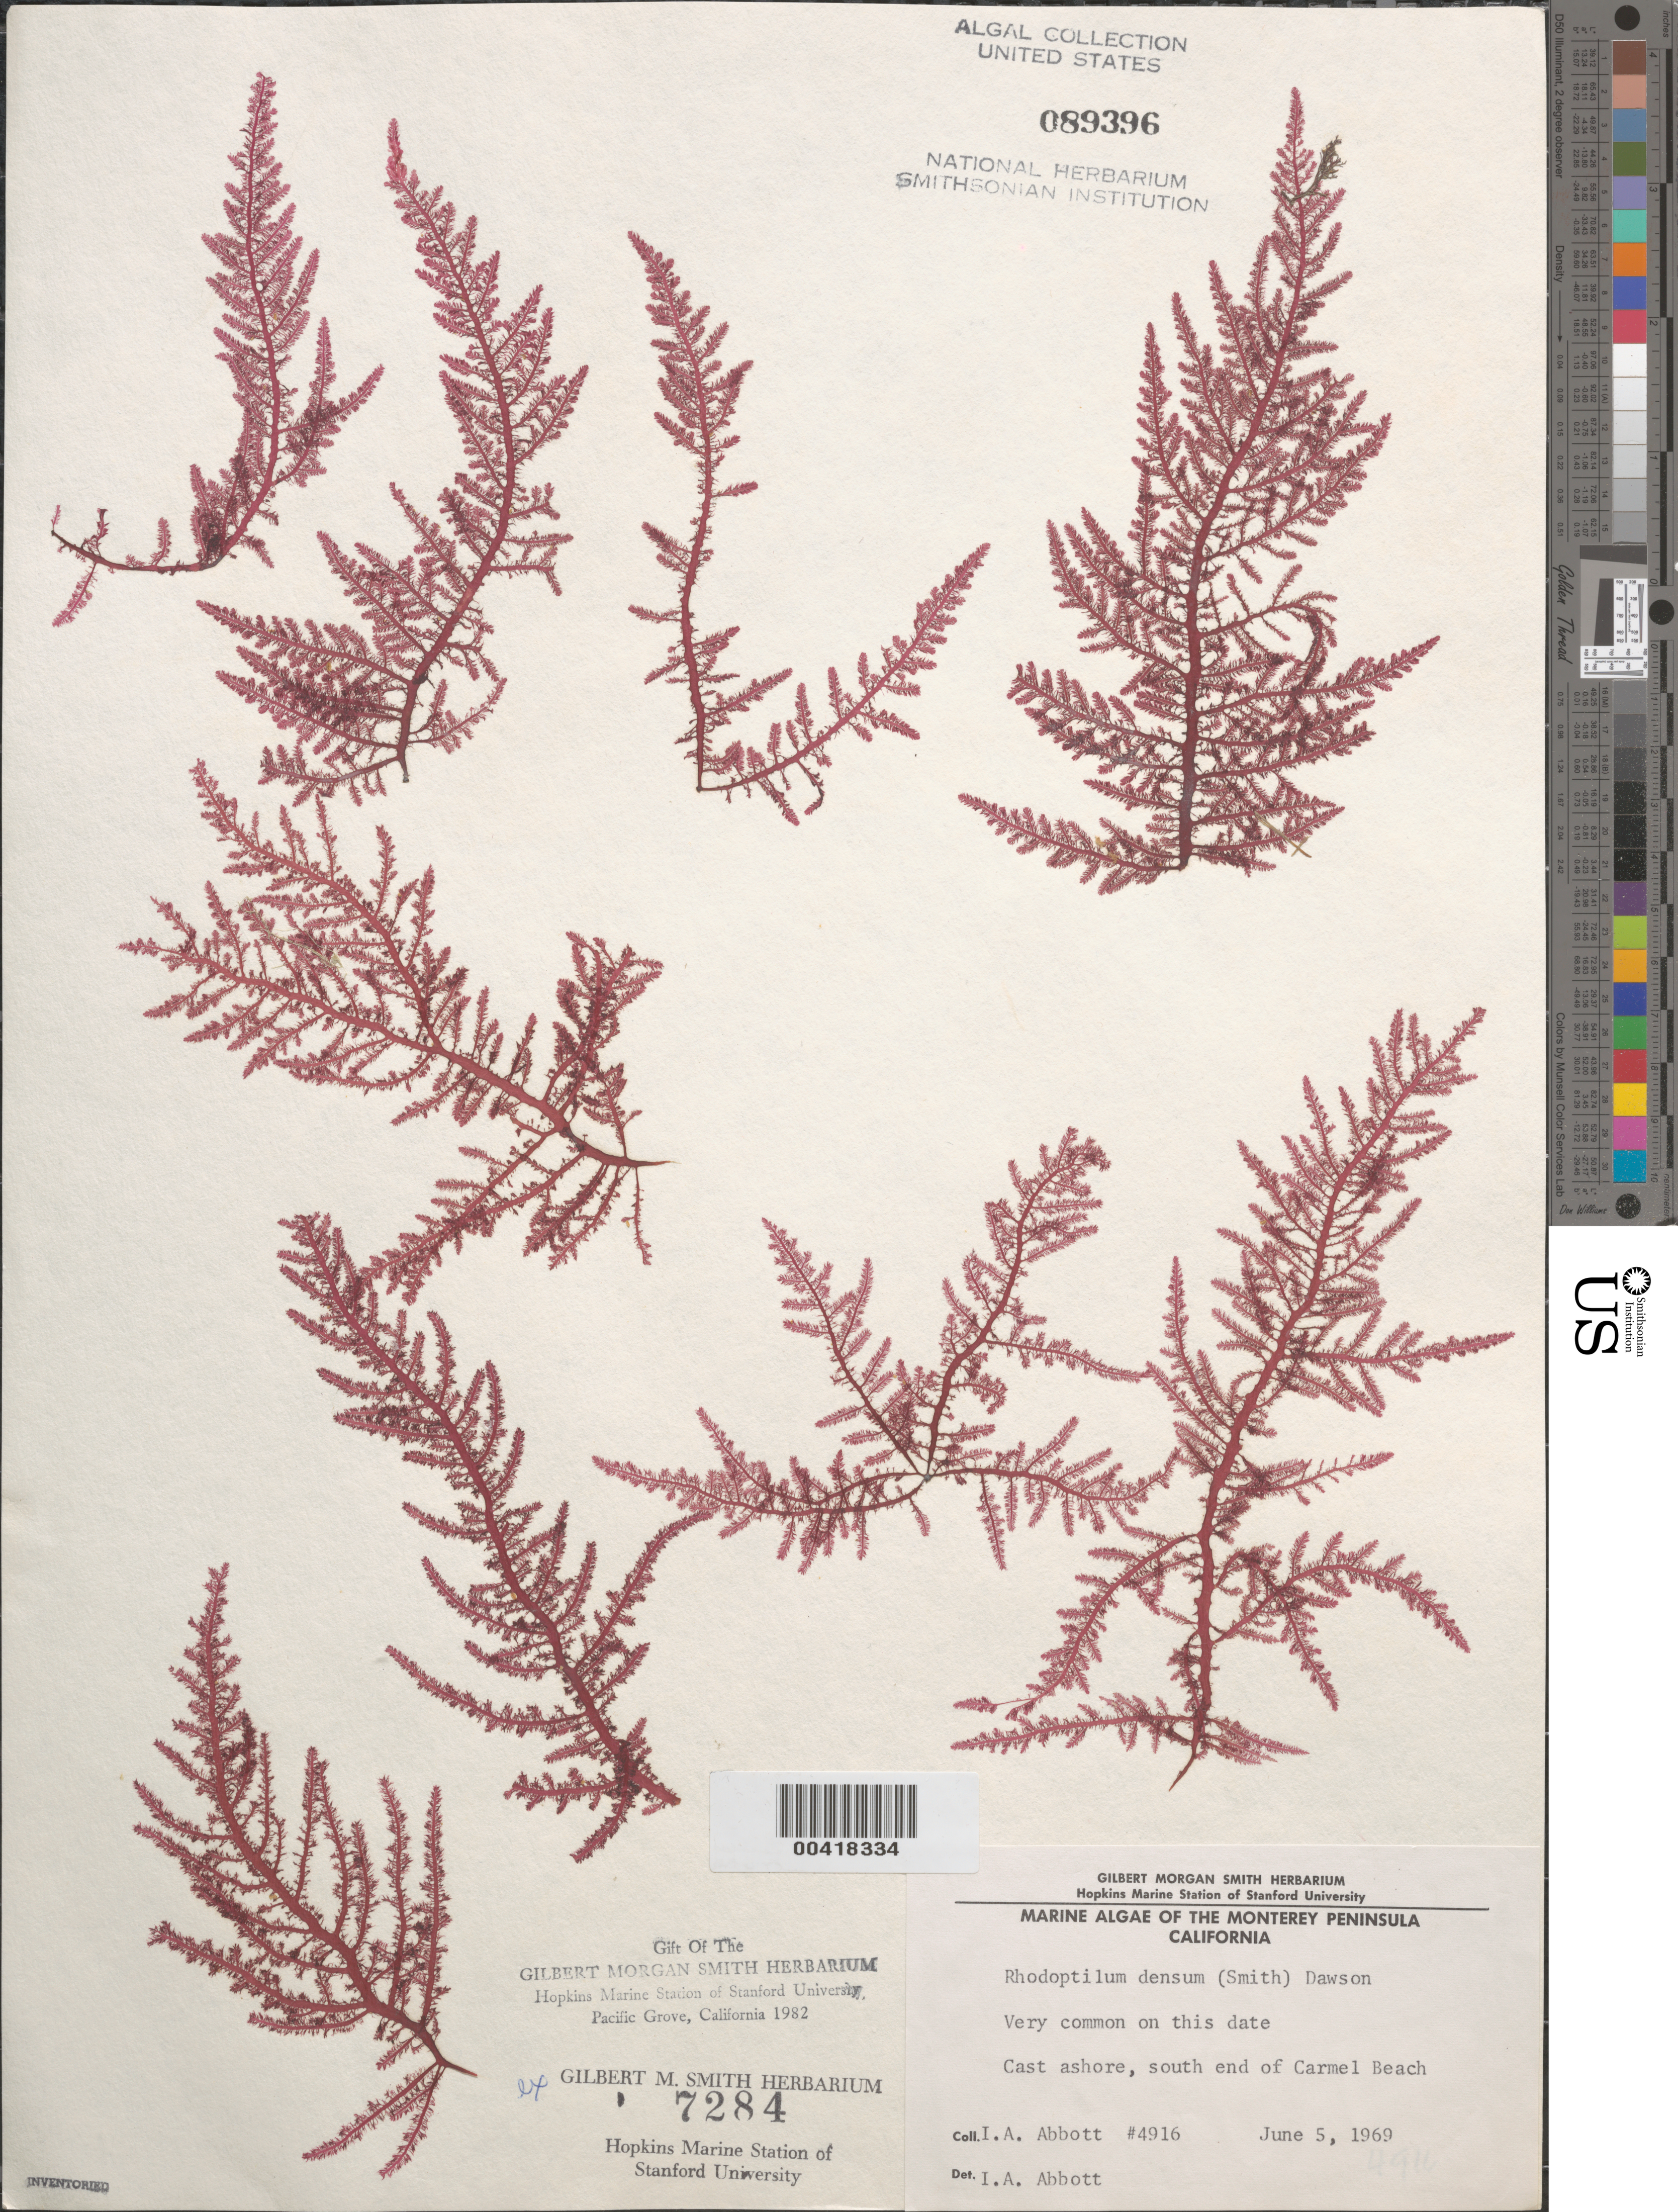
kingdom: Plantae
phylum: Rhodophyta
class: Florideophyceae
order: Ceramiales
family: Dasyaceae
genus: Rhodoptilum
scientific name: Rhodoptilum plumosum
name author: (Harv. & Bail.) Kylin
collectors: I. A. Abbott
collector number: IAA 4916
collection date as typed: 05 Jun 1969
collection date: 1969-06-05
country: United States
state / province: California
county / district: Monterey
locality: Carmel Beach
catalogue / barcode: US 89396